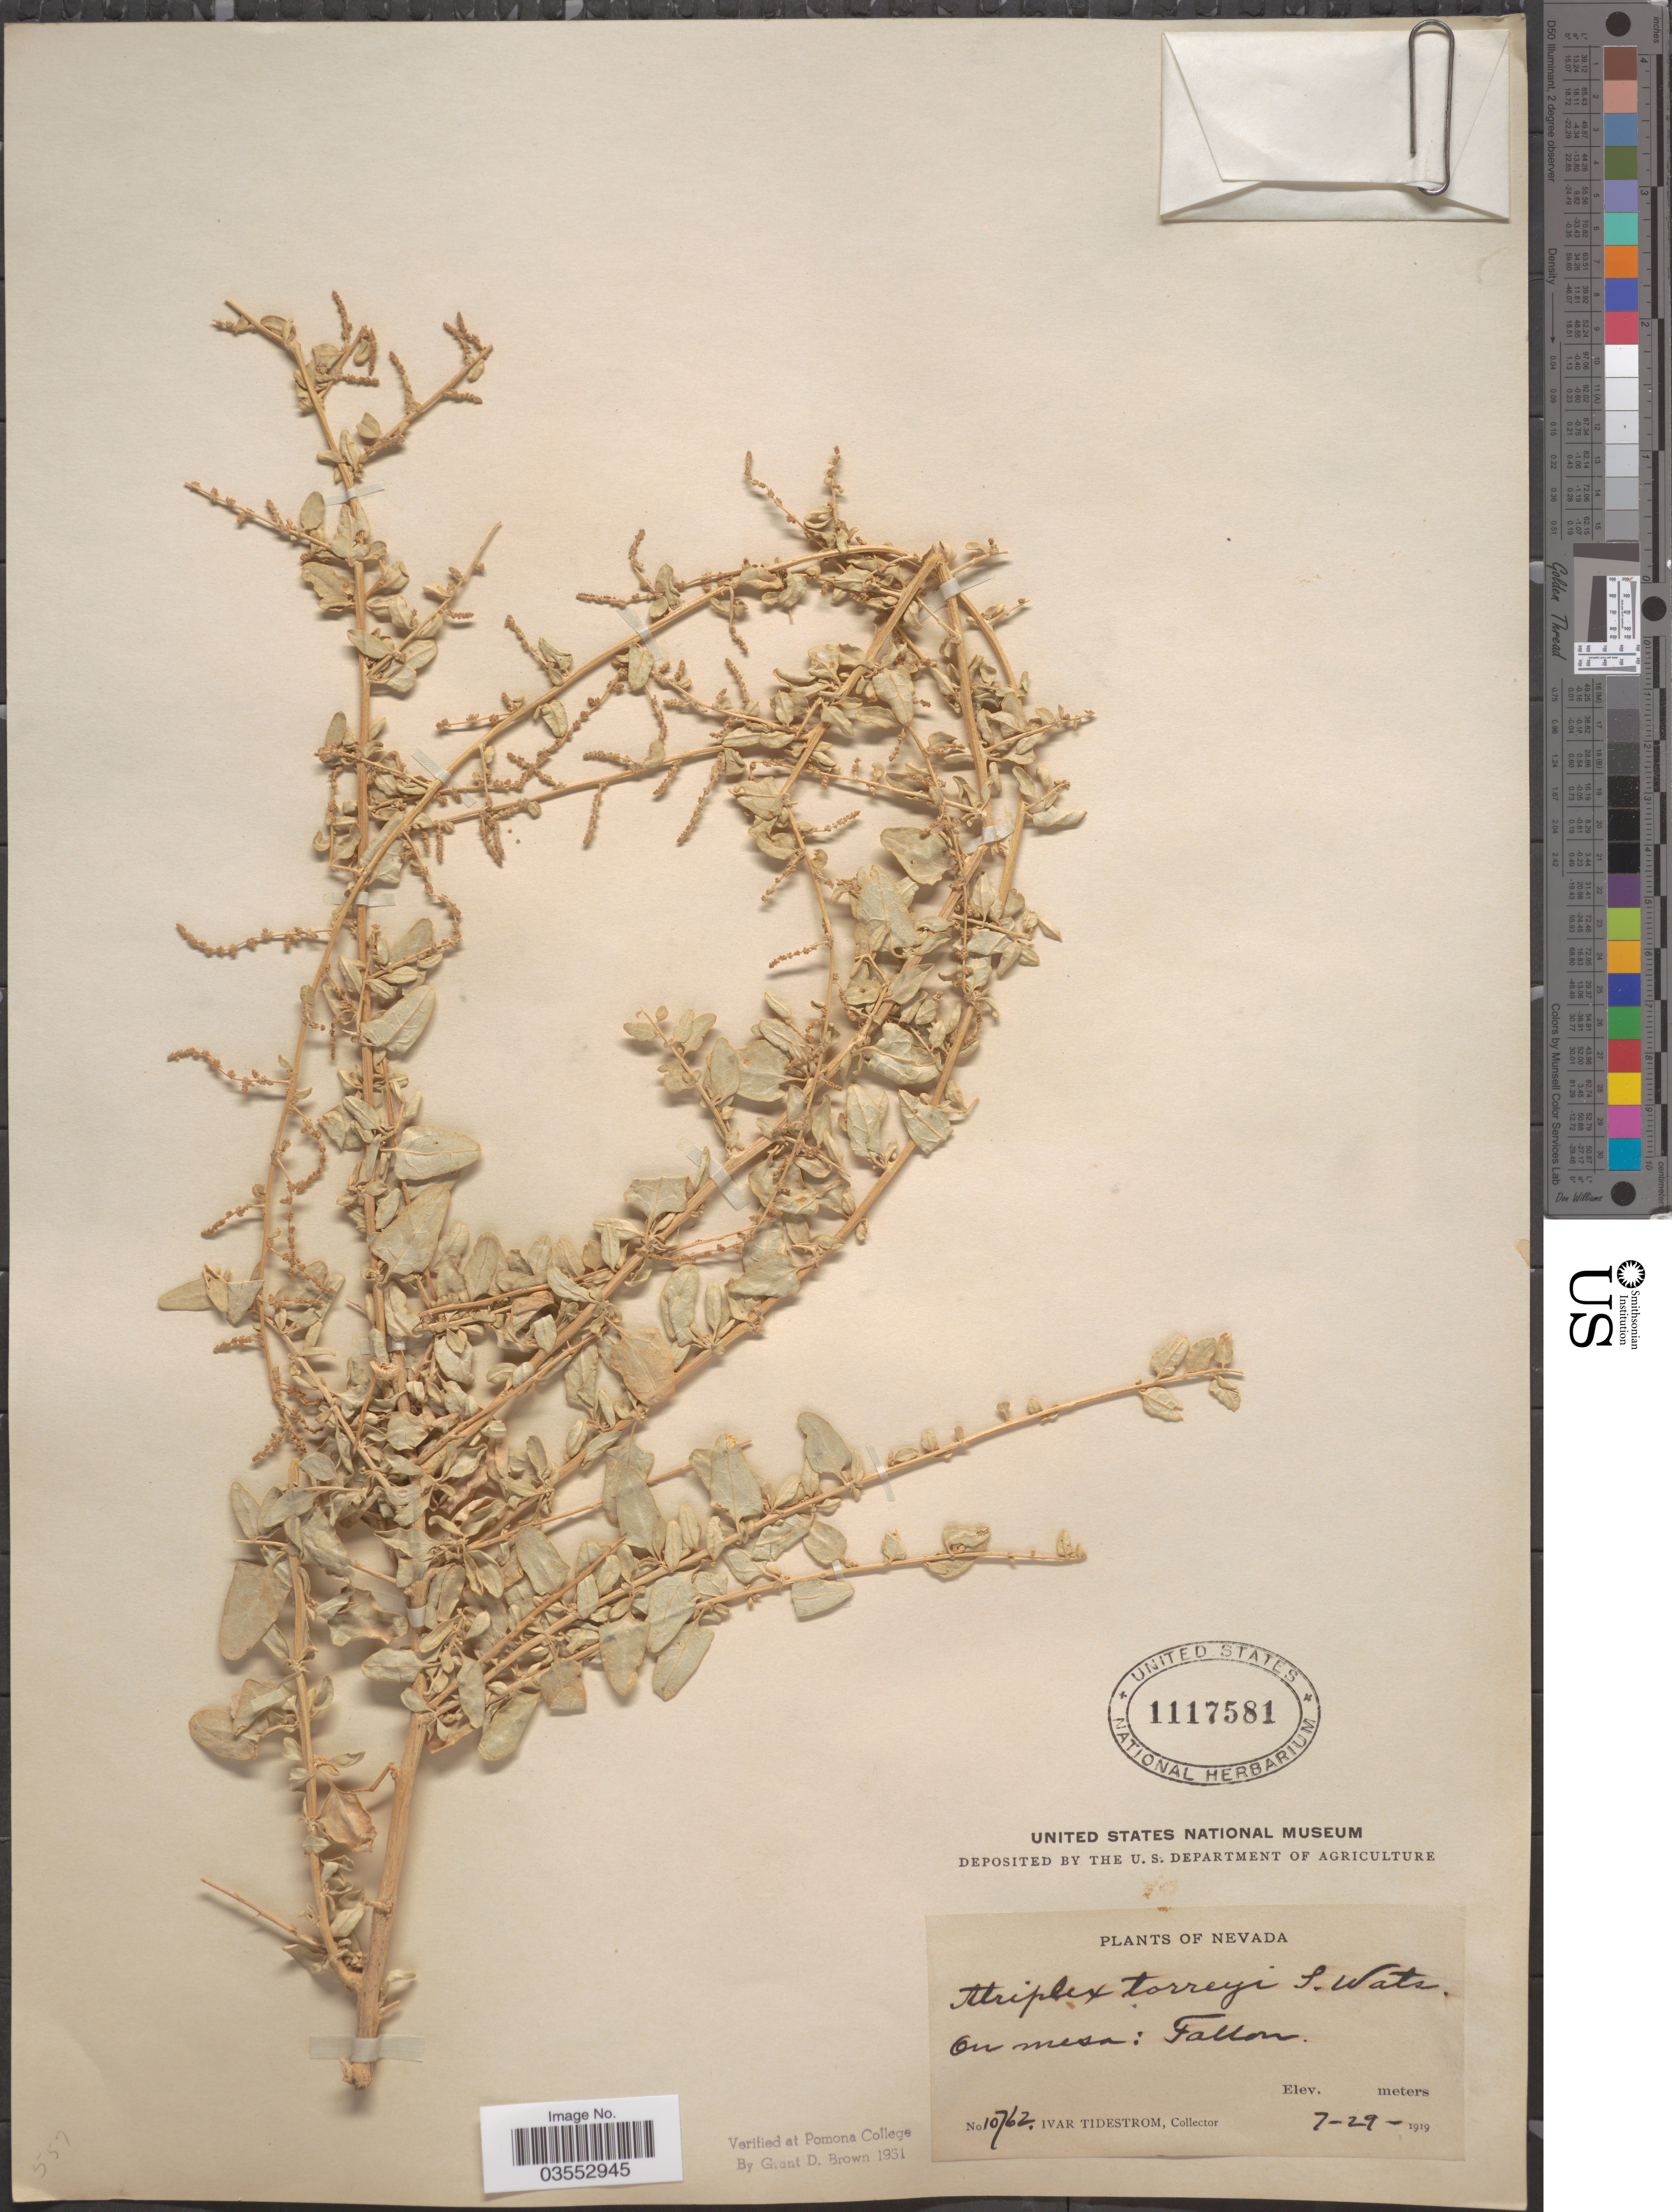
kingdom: Plantae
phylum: Tracheophyta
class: Magnoliopsida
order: Caryophyllales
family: Amaranthaceae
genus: Atriplex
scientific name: Atriplex torreyi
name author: (S. Watson) S. Watson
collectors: I. F. Tidestrom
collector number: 10762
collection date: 1919-07-29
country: United States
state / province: Nevada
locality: On mesa: Fallon.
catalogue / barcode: US 1117581